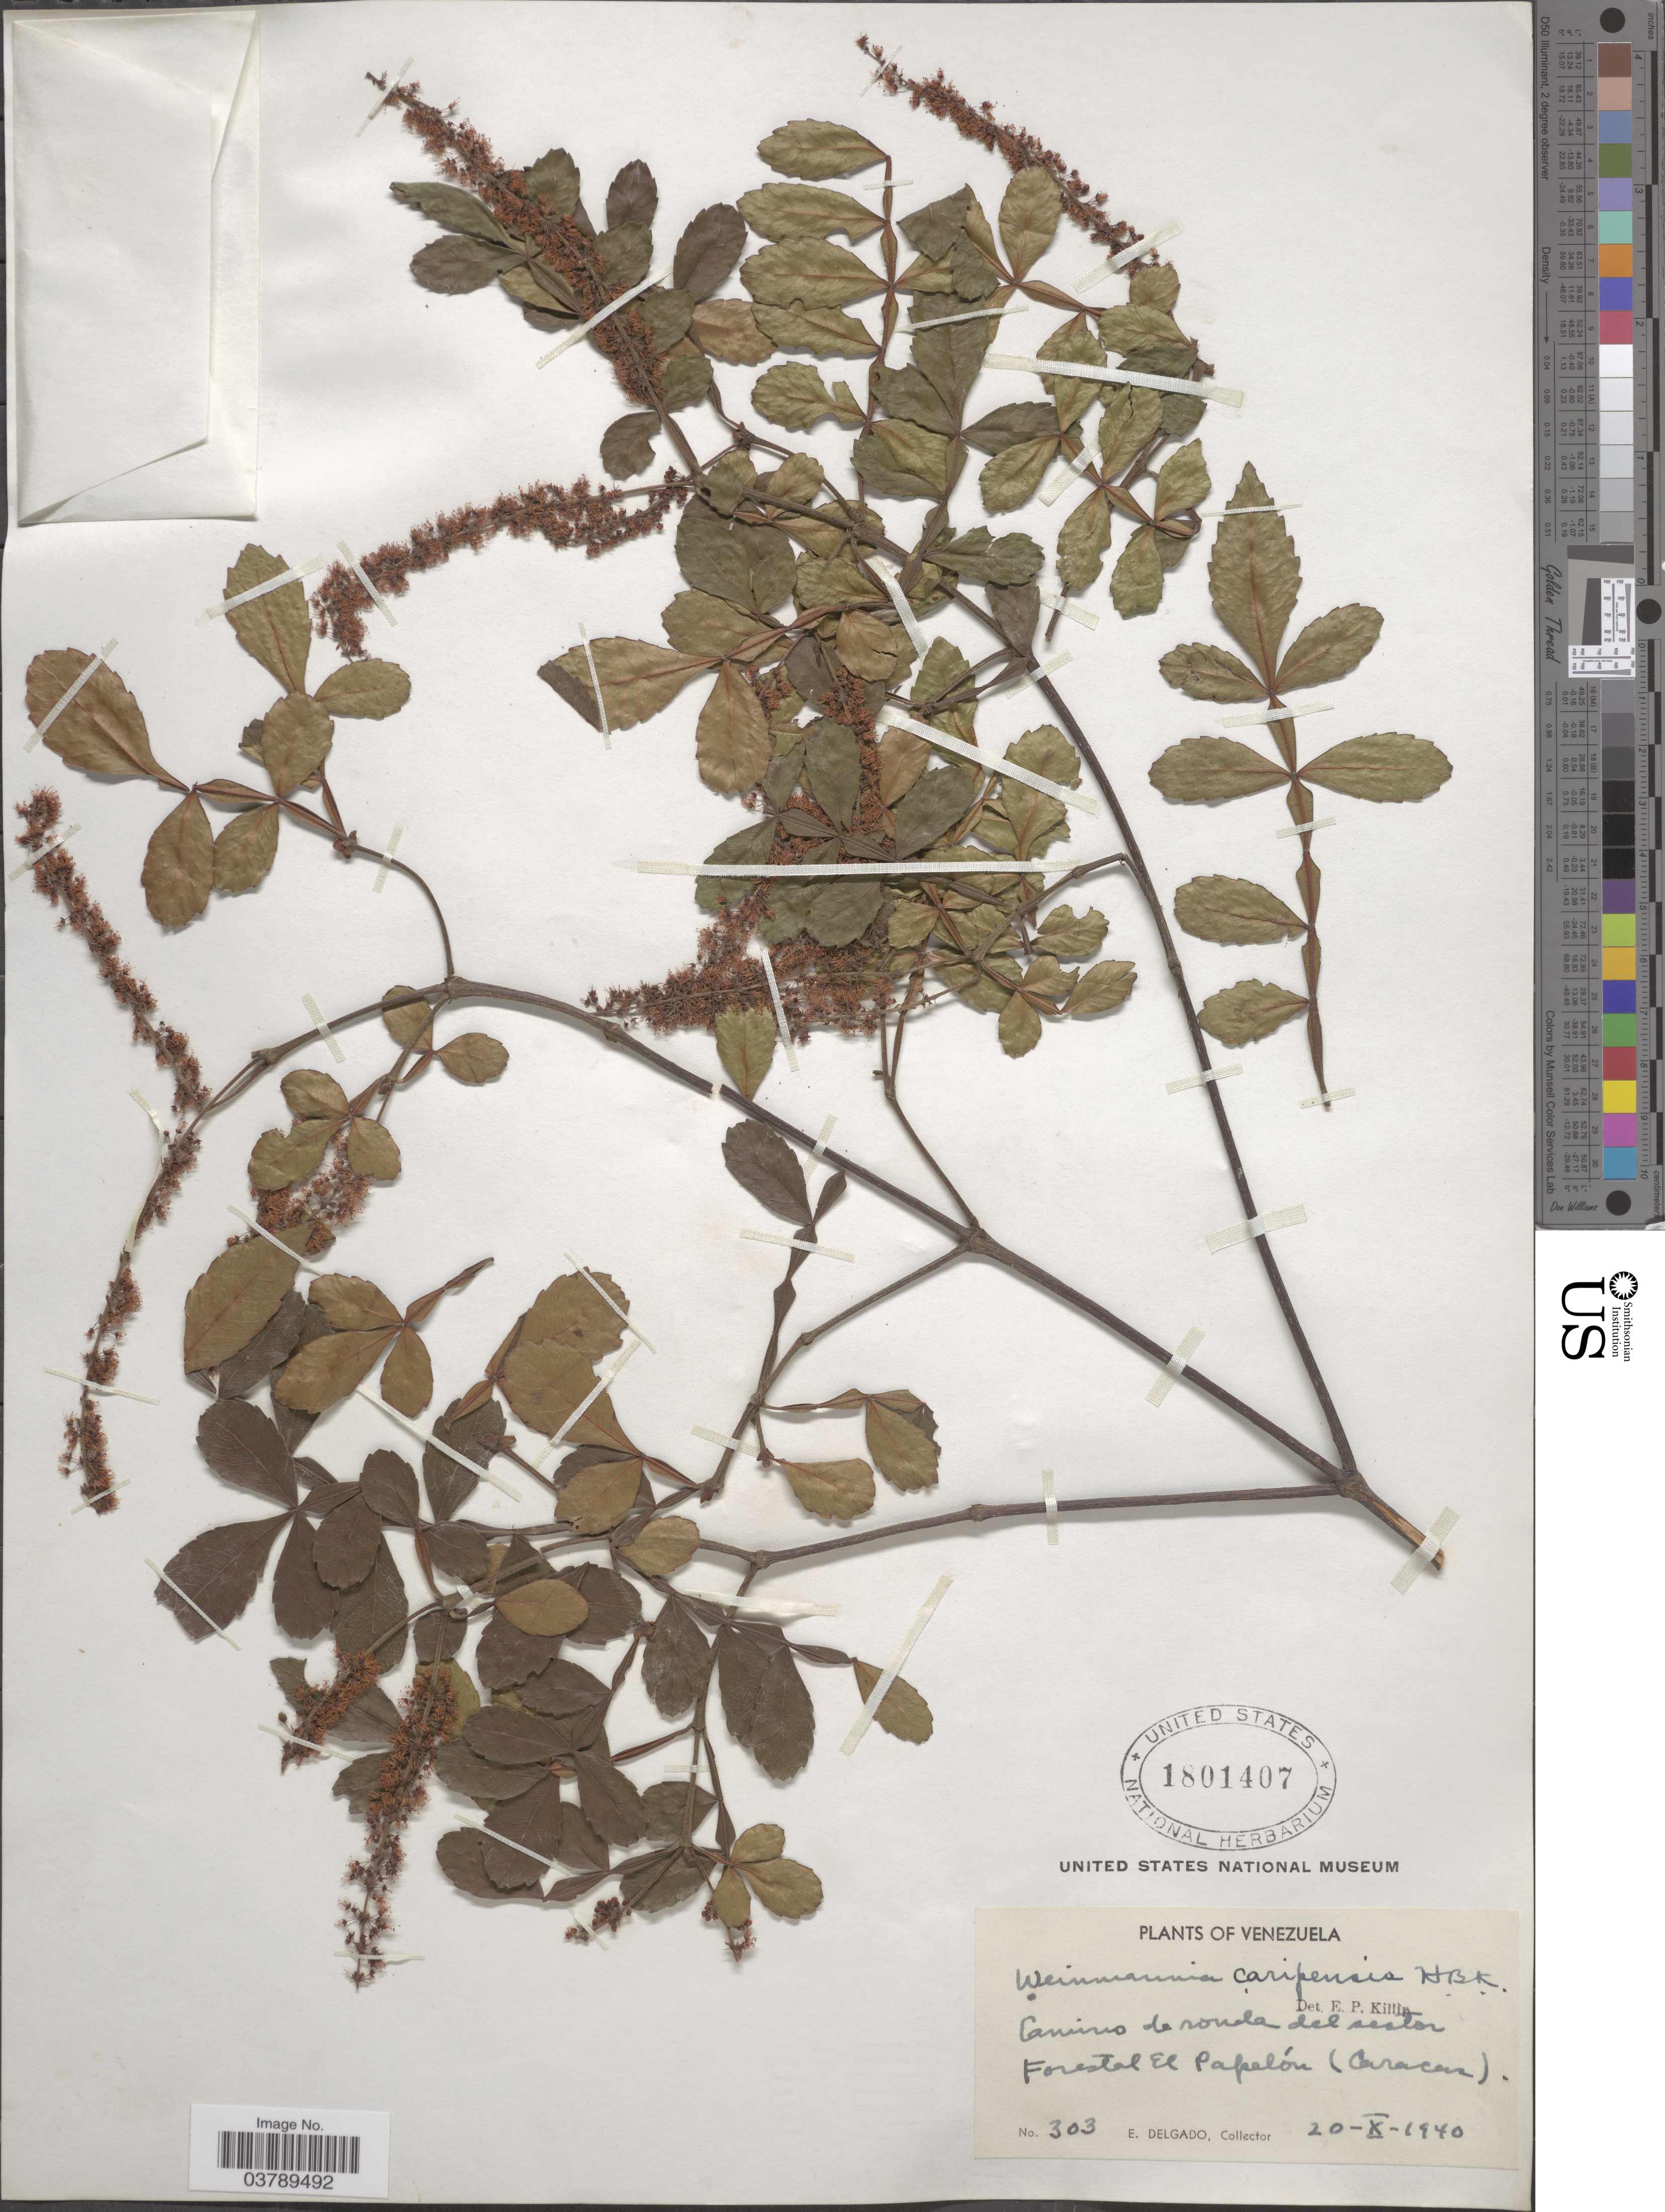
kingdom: Plantae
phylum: Tracheophyta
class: Magnoliopsida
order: Oxalidales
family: Cunoniaceae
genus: Weinmannia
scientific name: Weinmannia pinnata var. caripensis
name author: (Kunth) Cuatrec.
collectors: E. Delgado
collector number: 303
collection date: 1940-10-20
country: Venezuela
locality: Camino de rouda* del sector. Forestal El Papelón (Caracas).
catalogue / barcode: US 1801407